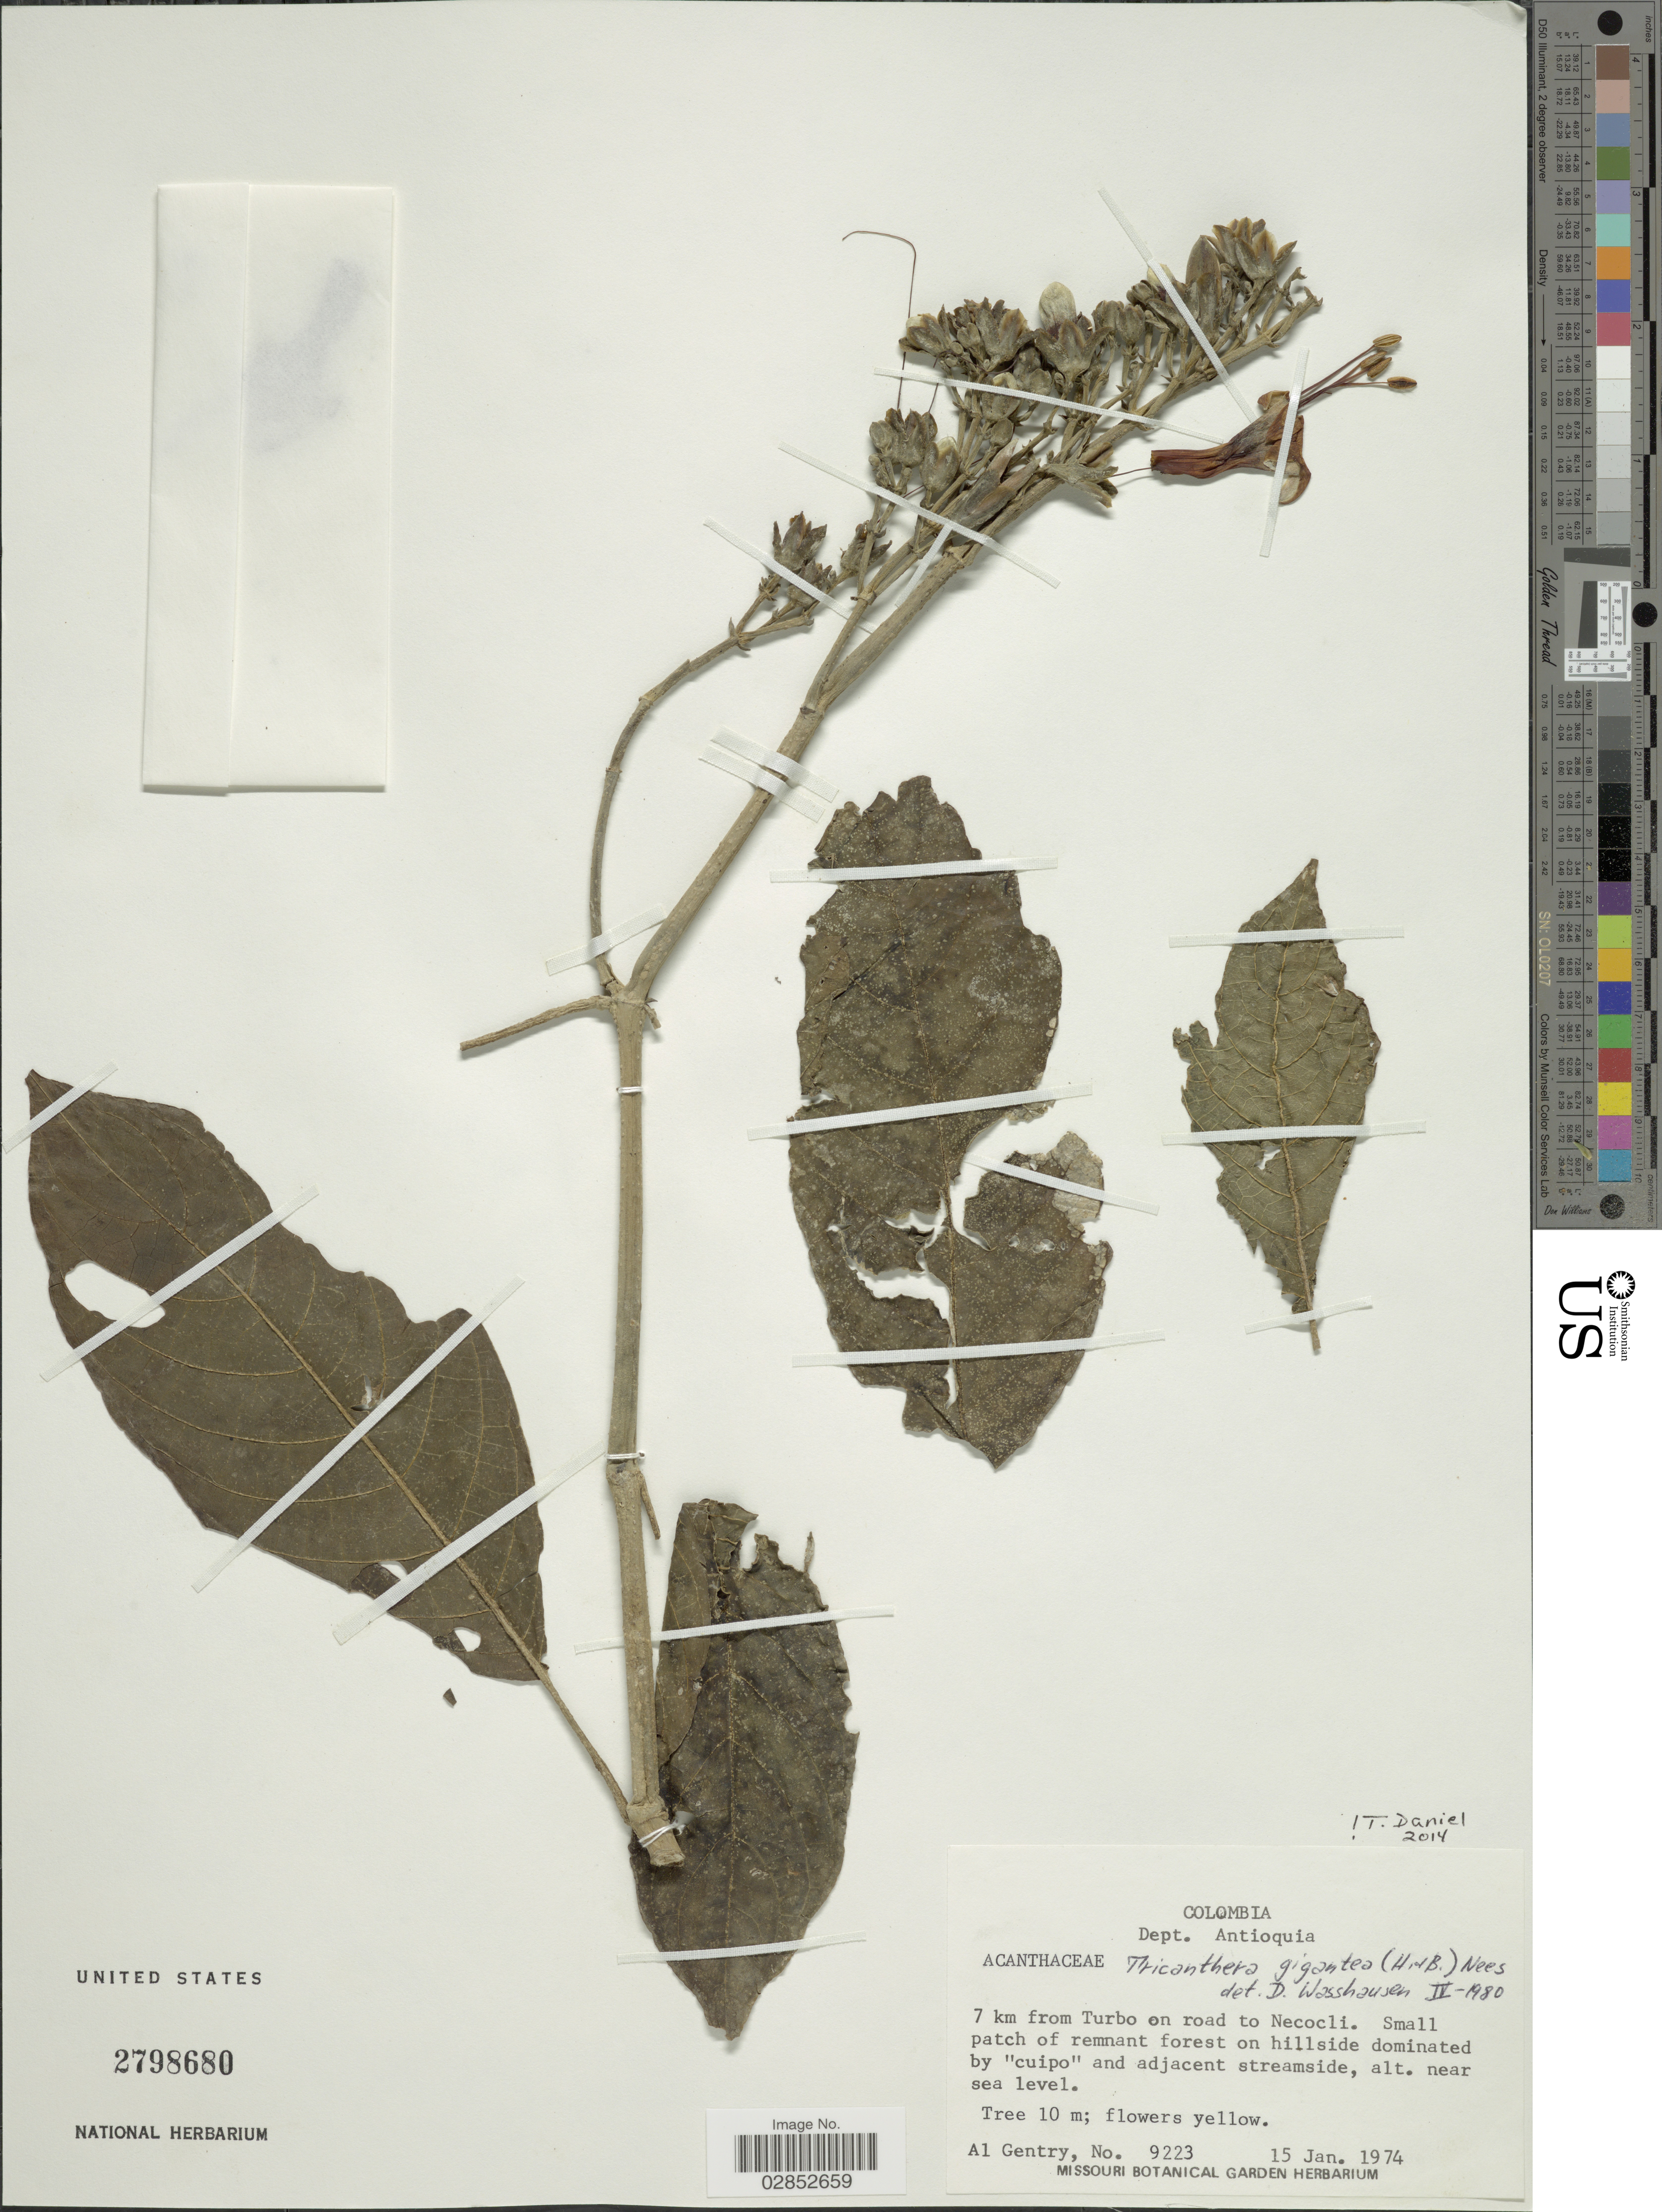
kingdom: Plantae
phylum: Tracheophyta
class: Magnoliopsida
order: Lamiales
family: Acanthaceae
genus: Trichanthera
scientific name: Trichanthera gigantea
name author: (Bonpl.) Nees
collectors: A. H. Gentry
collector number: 9223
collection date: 1974-01-15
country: Colombia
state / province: Antioquia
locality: Dept. Antioquia, 7 km from Turbo on road to Necocli.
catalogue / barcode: US 2798680